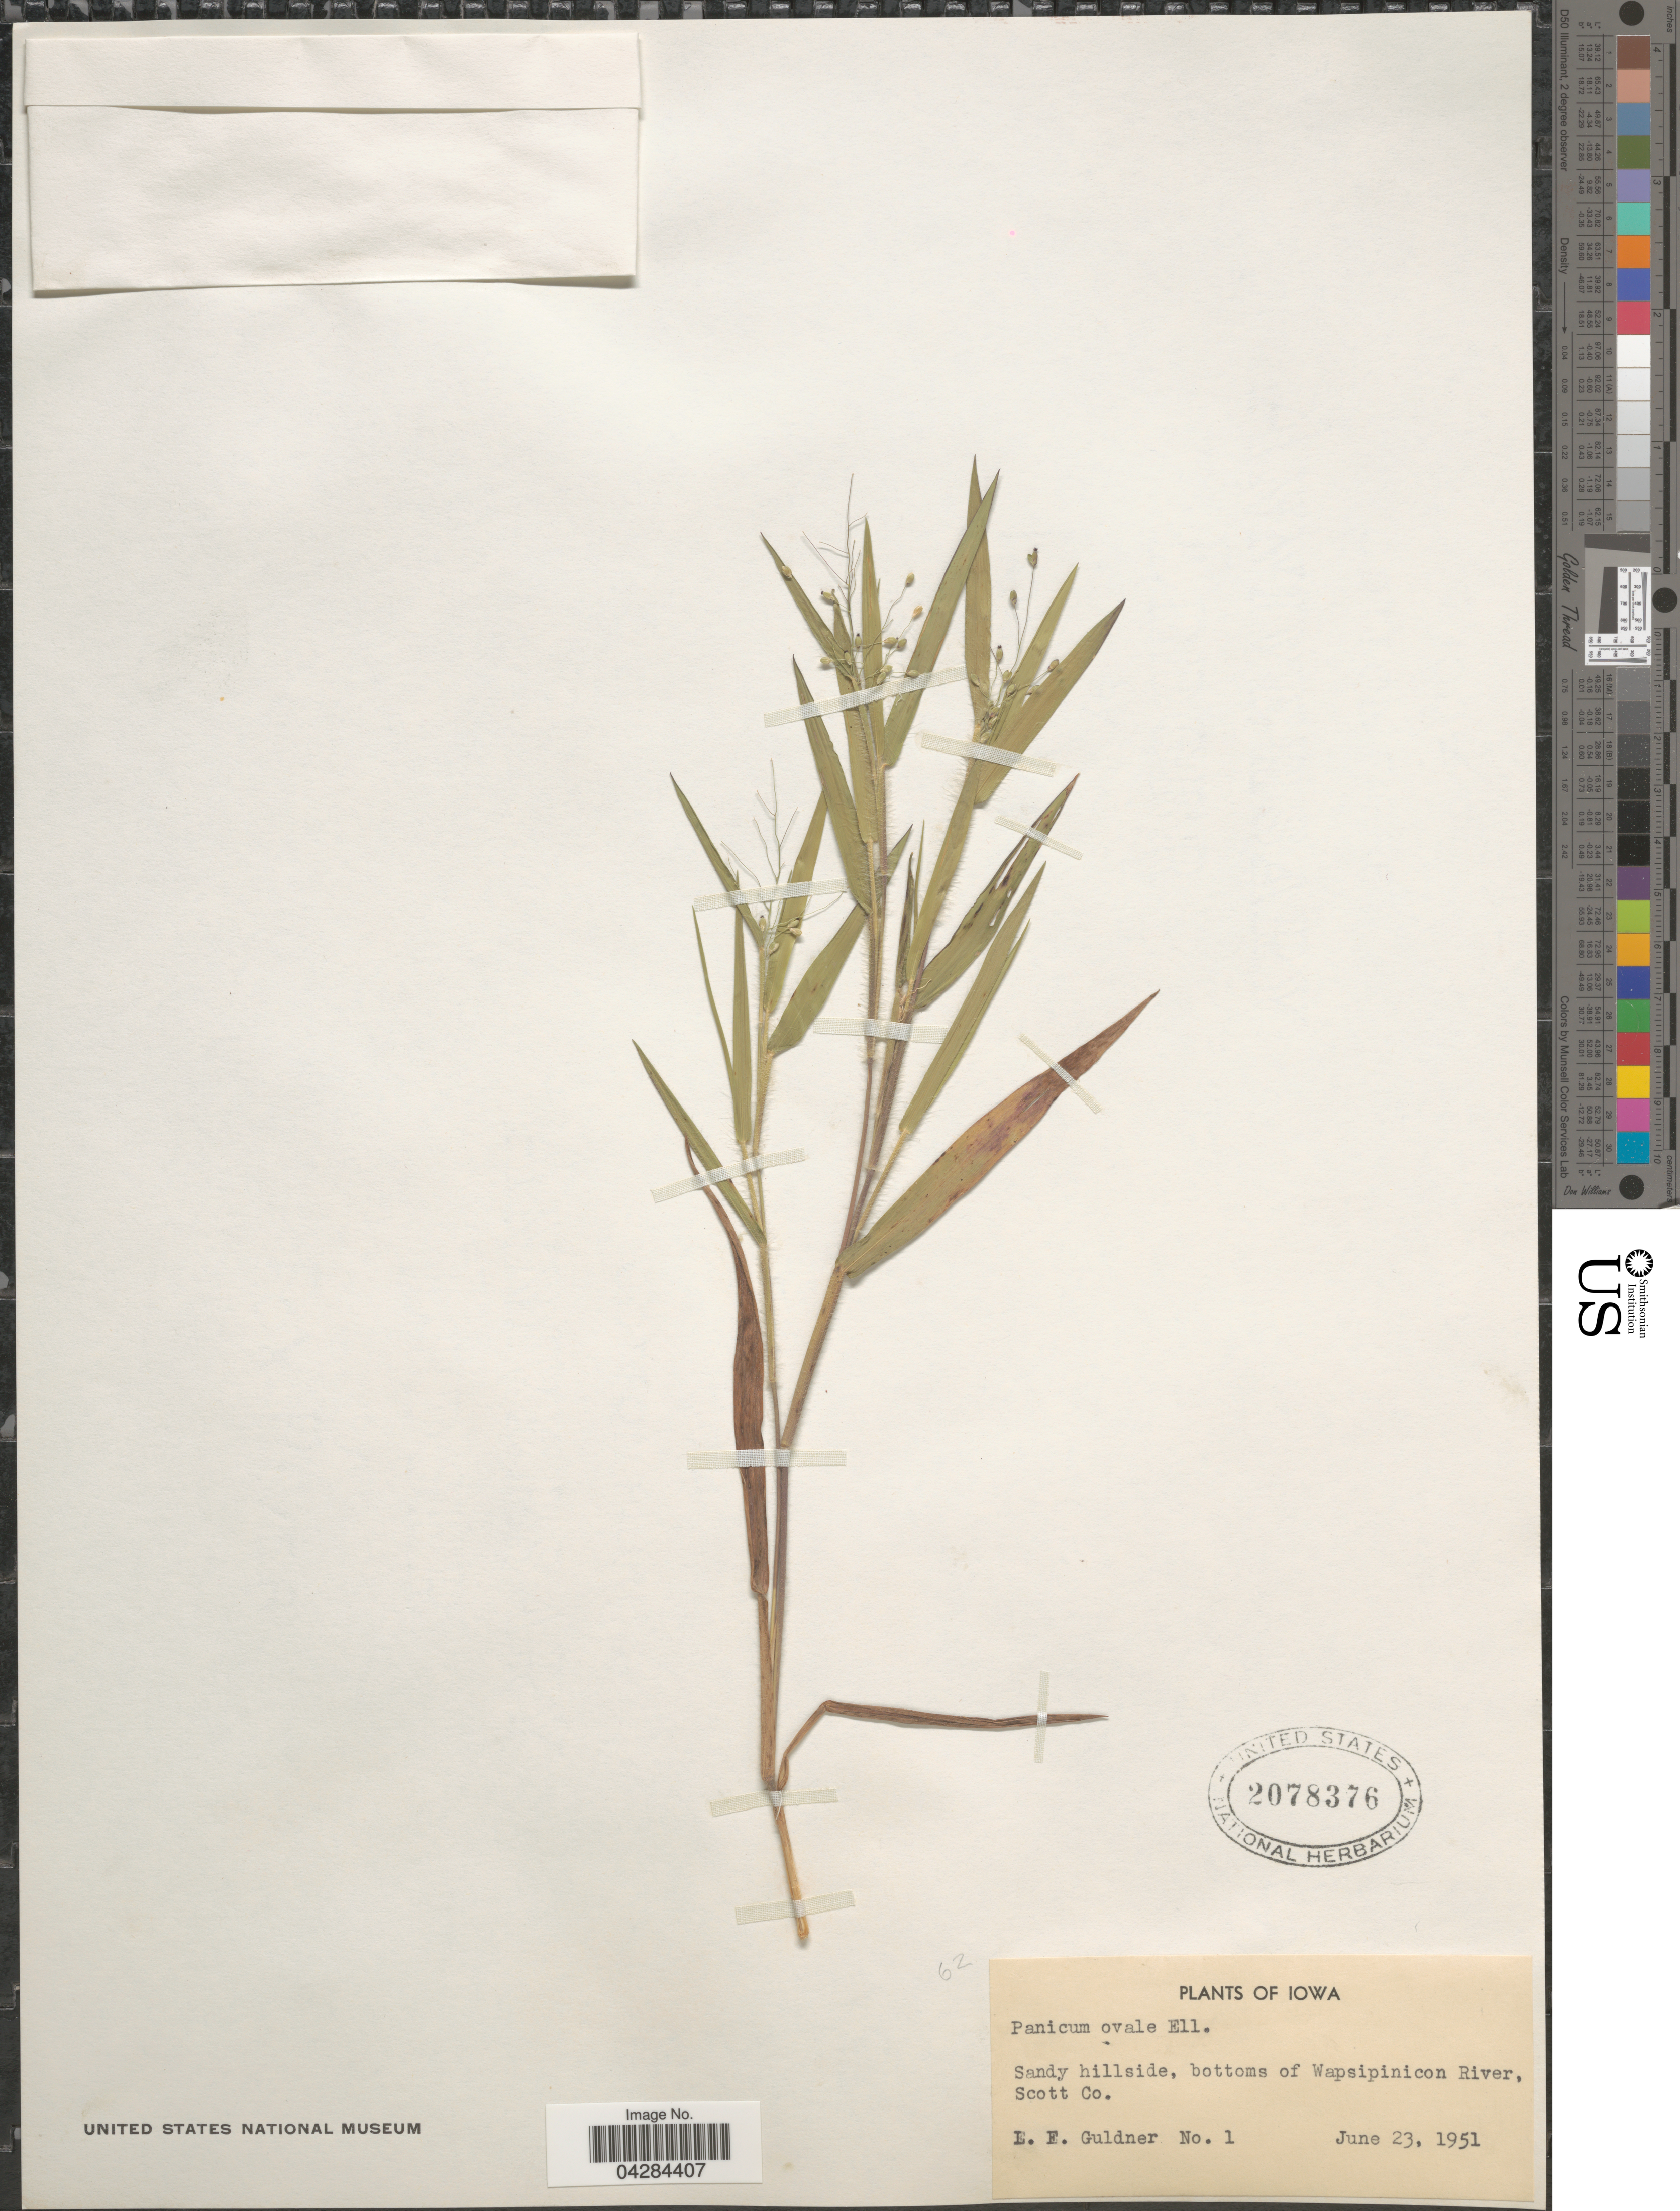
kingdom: Plantae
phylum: Tracheophyta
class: Liliopsida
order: Poales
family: Poaceae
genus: Dichanthelium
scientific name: Dichanthelium ovale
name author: (Elliott) Gould & C.A. Clark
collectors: L. Guldner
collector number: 1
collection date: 1951-06-23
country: United States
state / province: Iowa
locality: Sandy hillside, bottoms of Wapsipinicon River, Scott Co.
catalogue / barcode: US 2078376